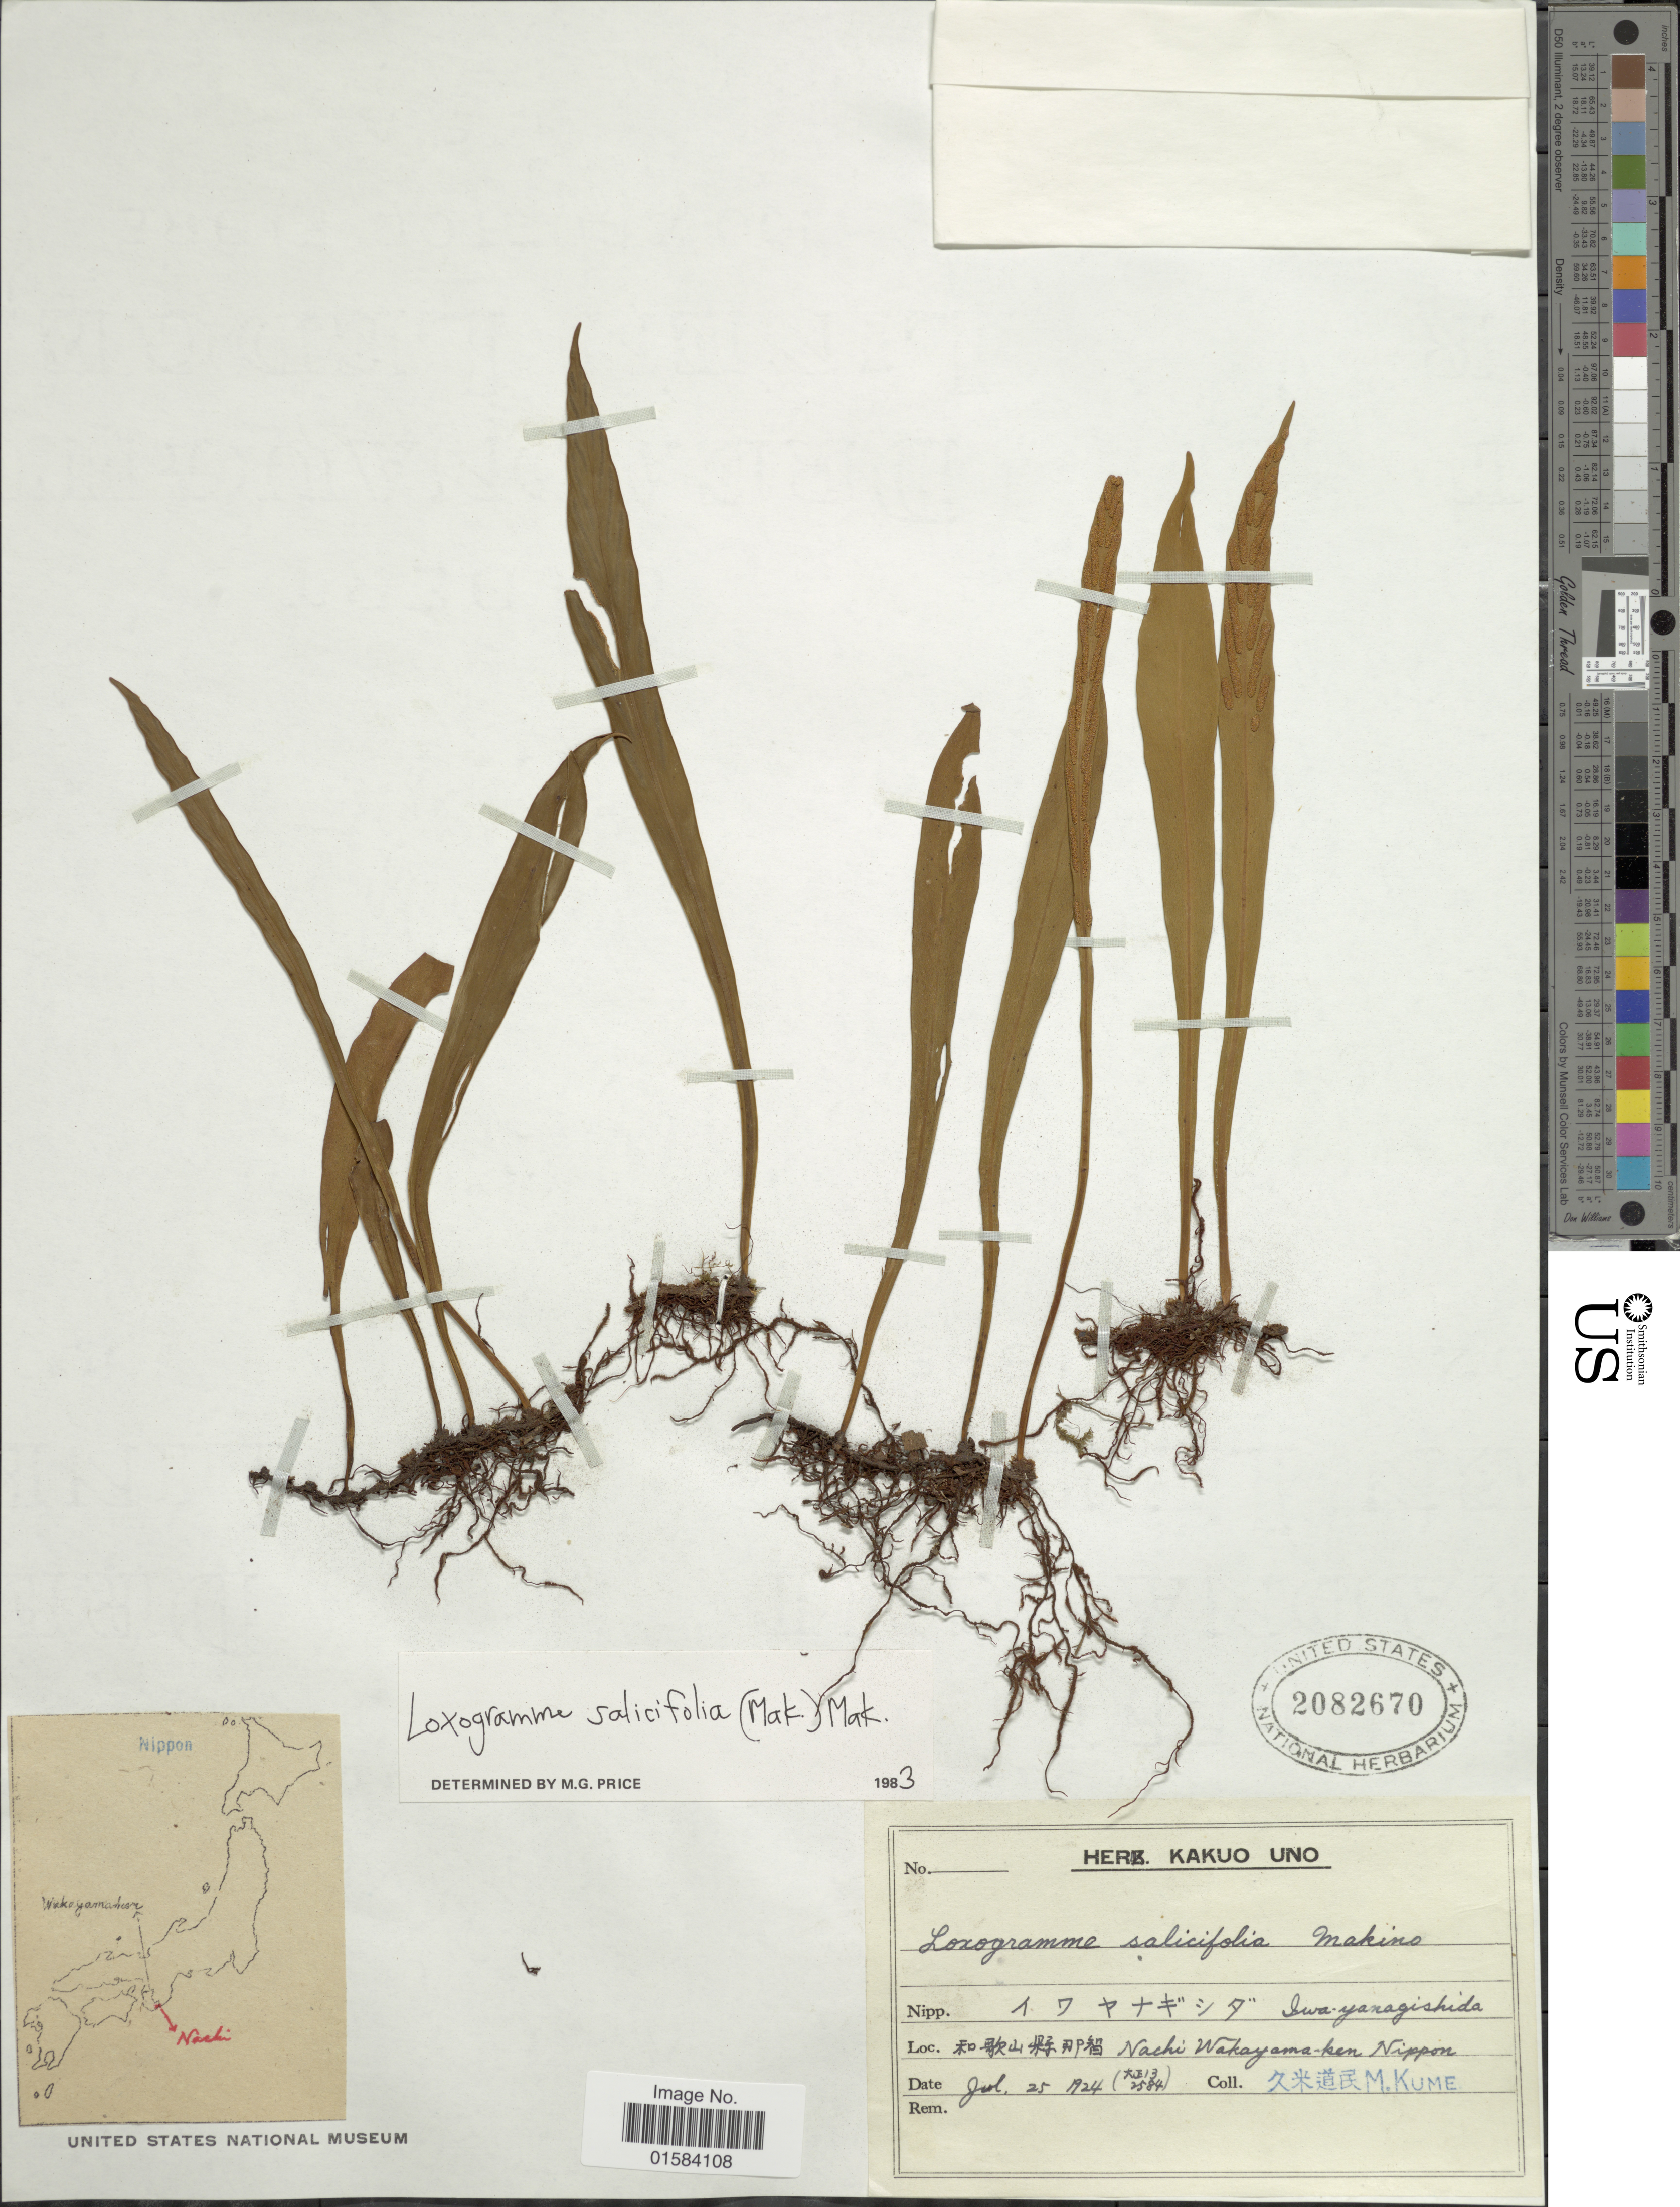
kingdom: Plantae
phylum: Tracheophyta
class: Polypodiopsida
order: Polypodiales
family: Polypodiaceae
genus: Loxogramme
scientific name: Loxogramme salicifolia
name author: (Makino) Makino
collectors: M. Kume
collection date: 1924-07-25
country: Japan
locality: Nachi Wakayama-ken Nippon, Iwa-yanagishida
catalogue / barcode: US 2082670